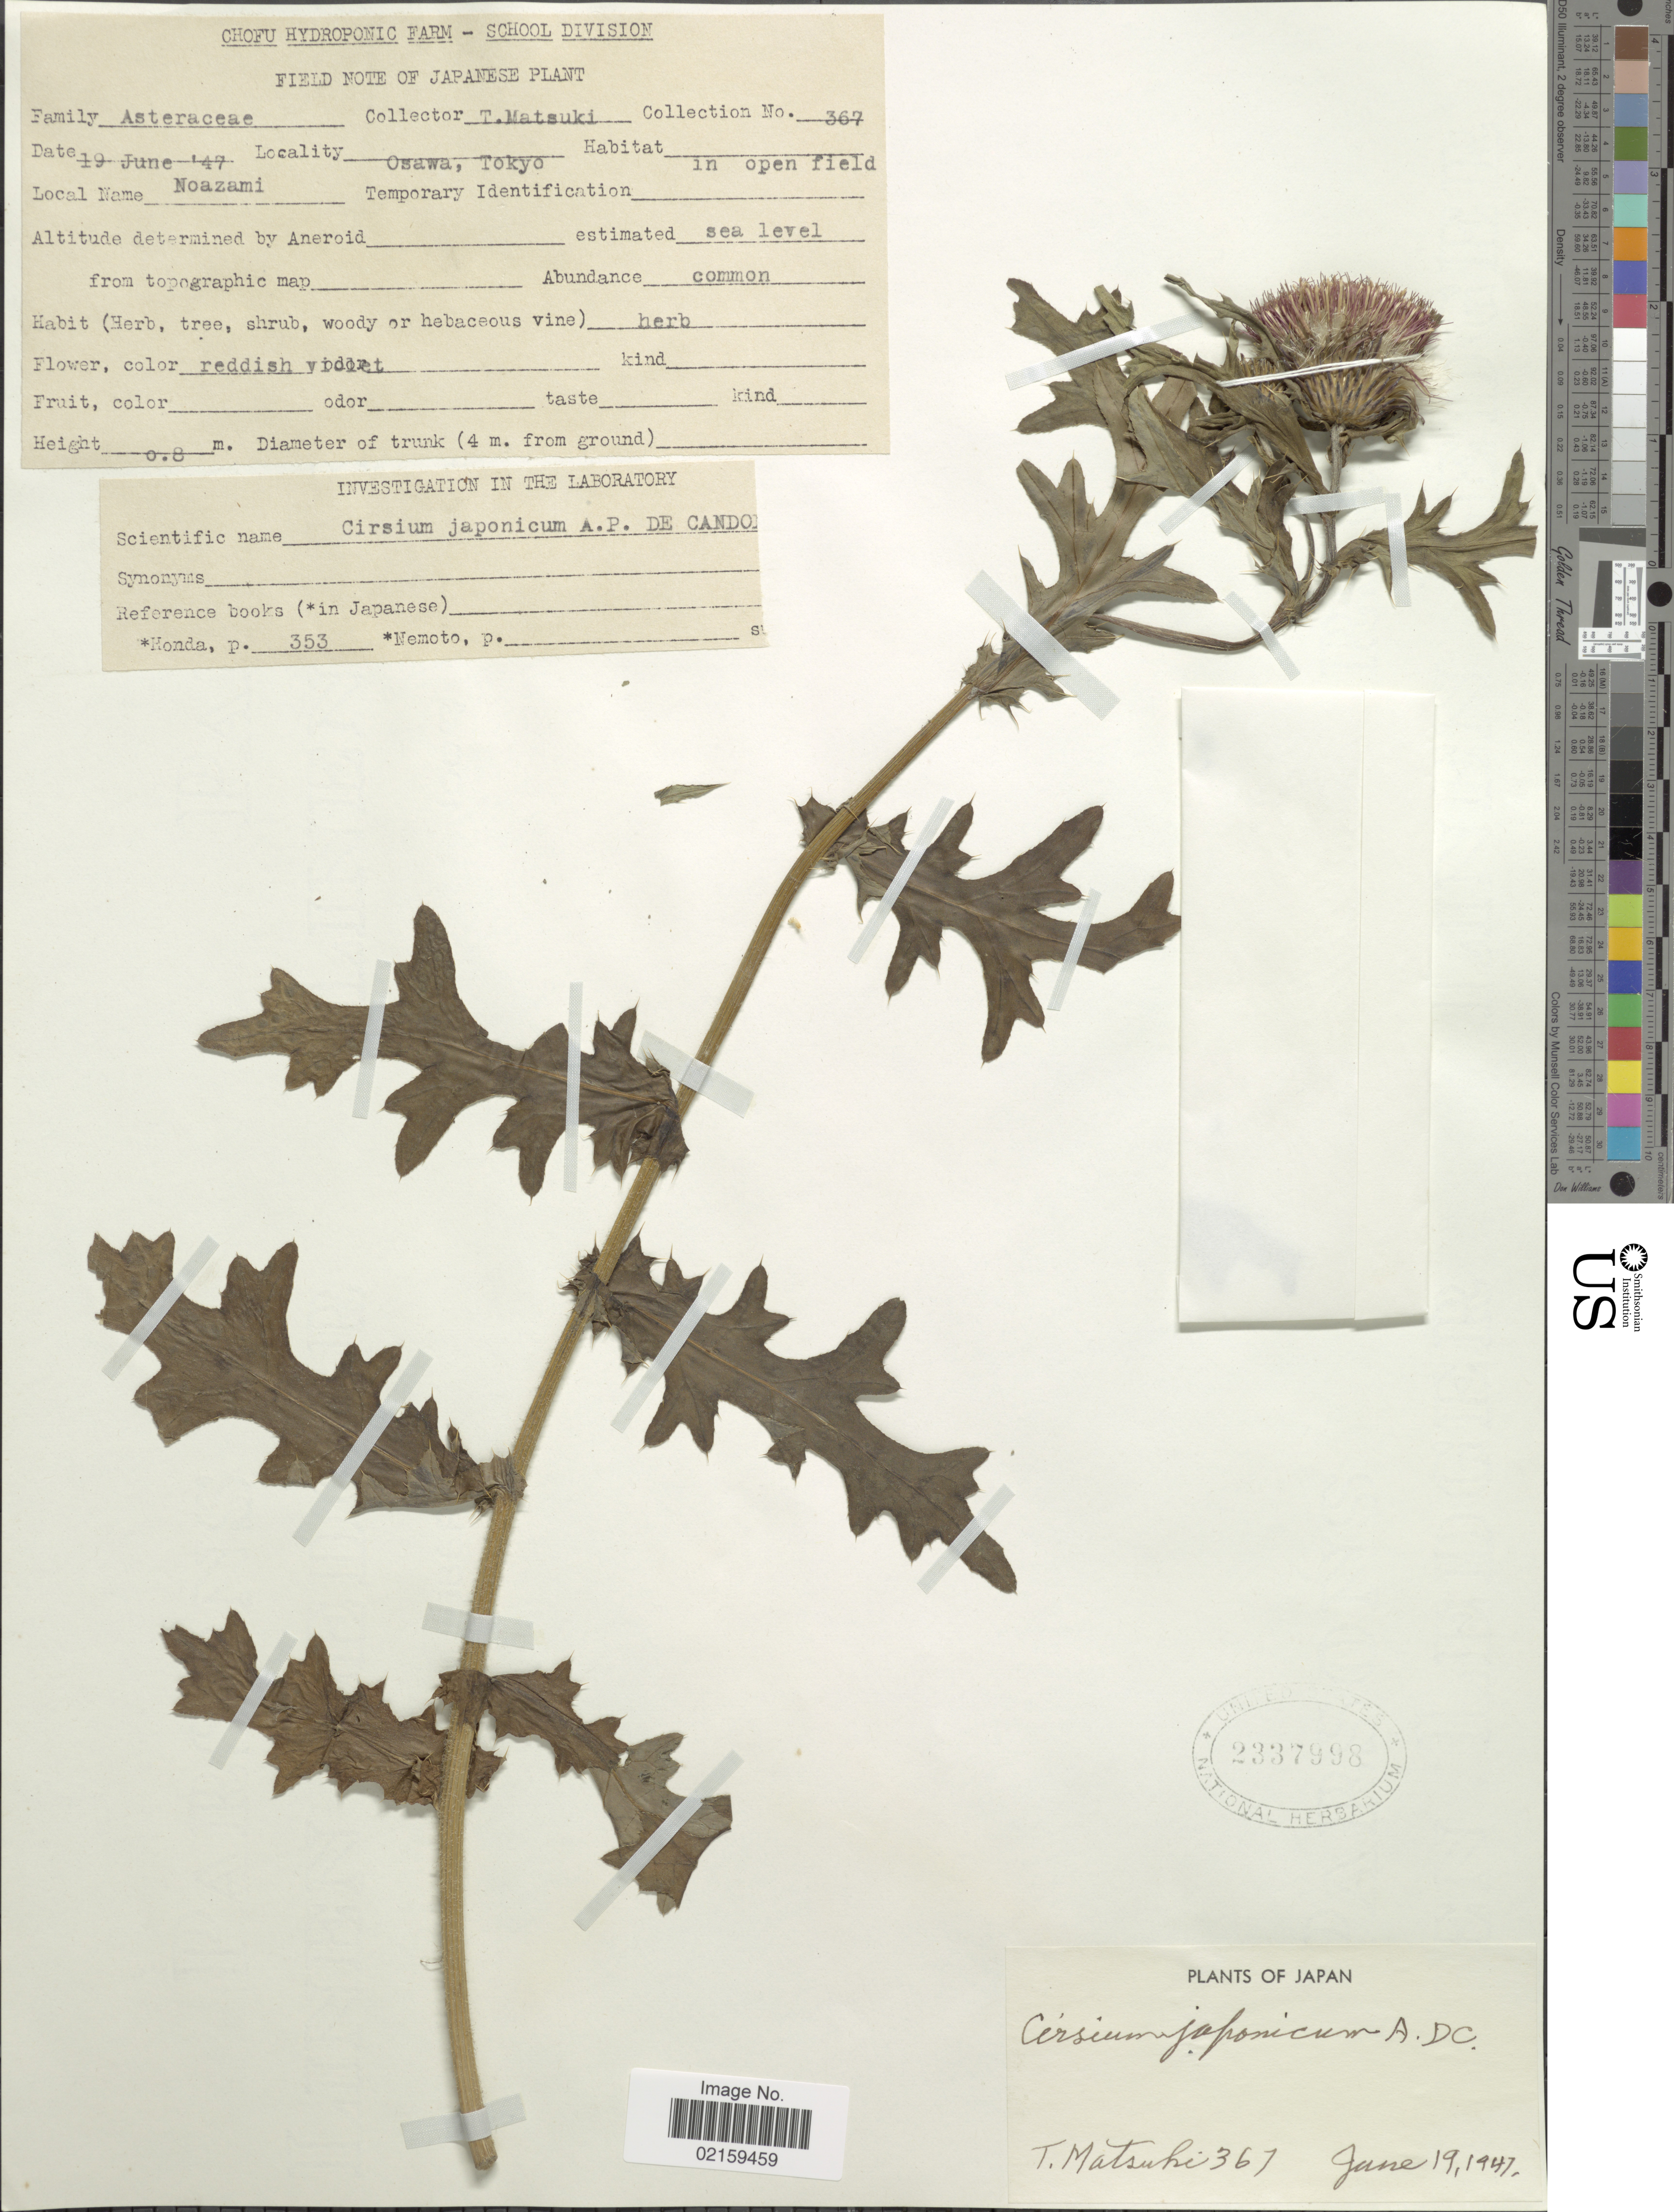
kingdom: Plantae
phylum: Tracheophyta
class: Magnoliopsida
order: Asterales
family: Asteraceae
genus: Cirsium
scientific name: Cirsium japonicum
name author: DC.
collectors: T. Matsuki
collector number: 367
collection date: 1947-06-19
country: Japan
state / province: Tokyo, Federal City of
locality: Osawa, Tokyo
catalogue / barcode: US 2337998